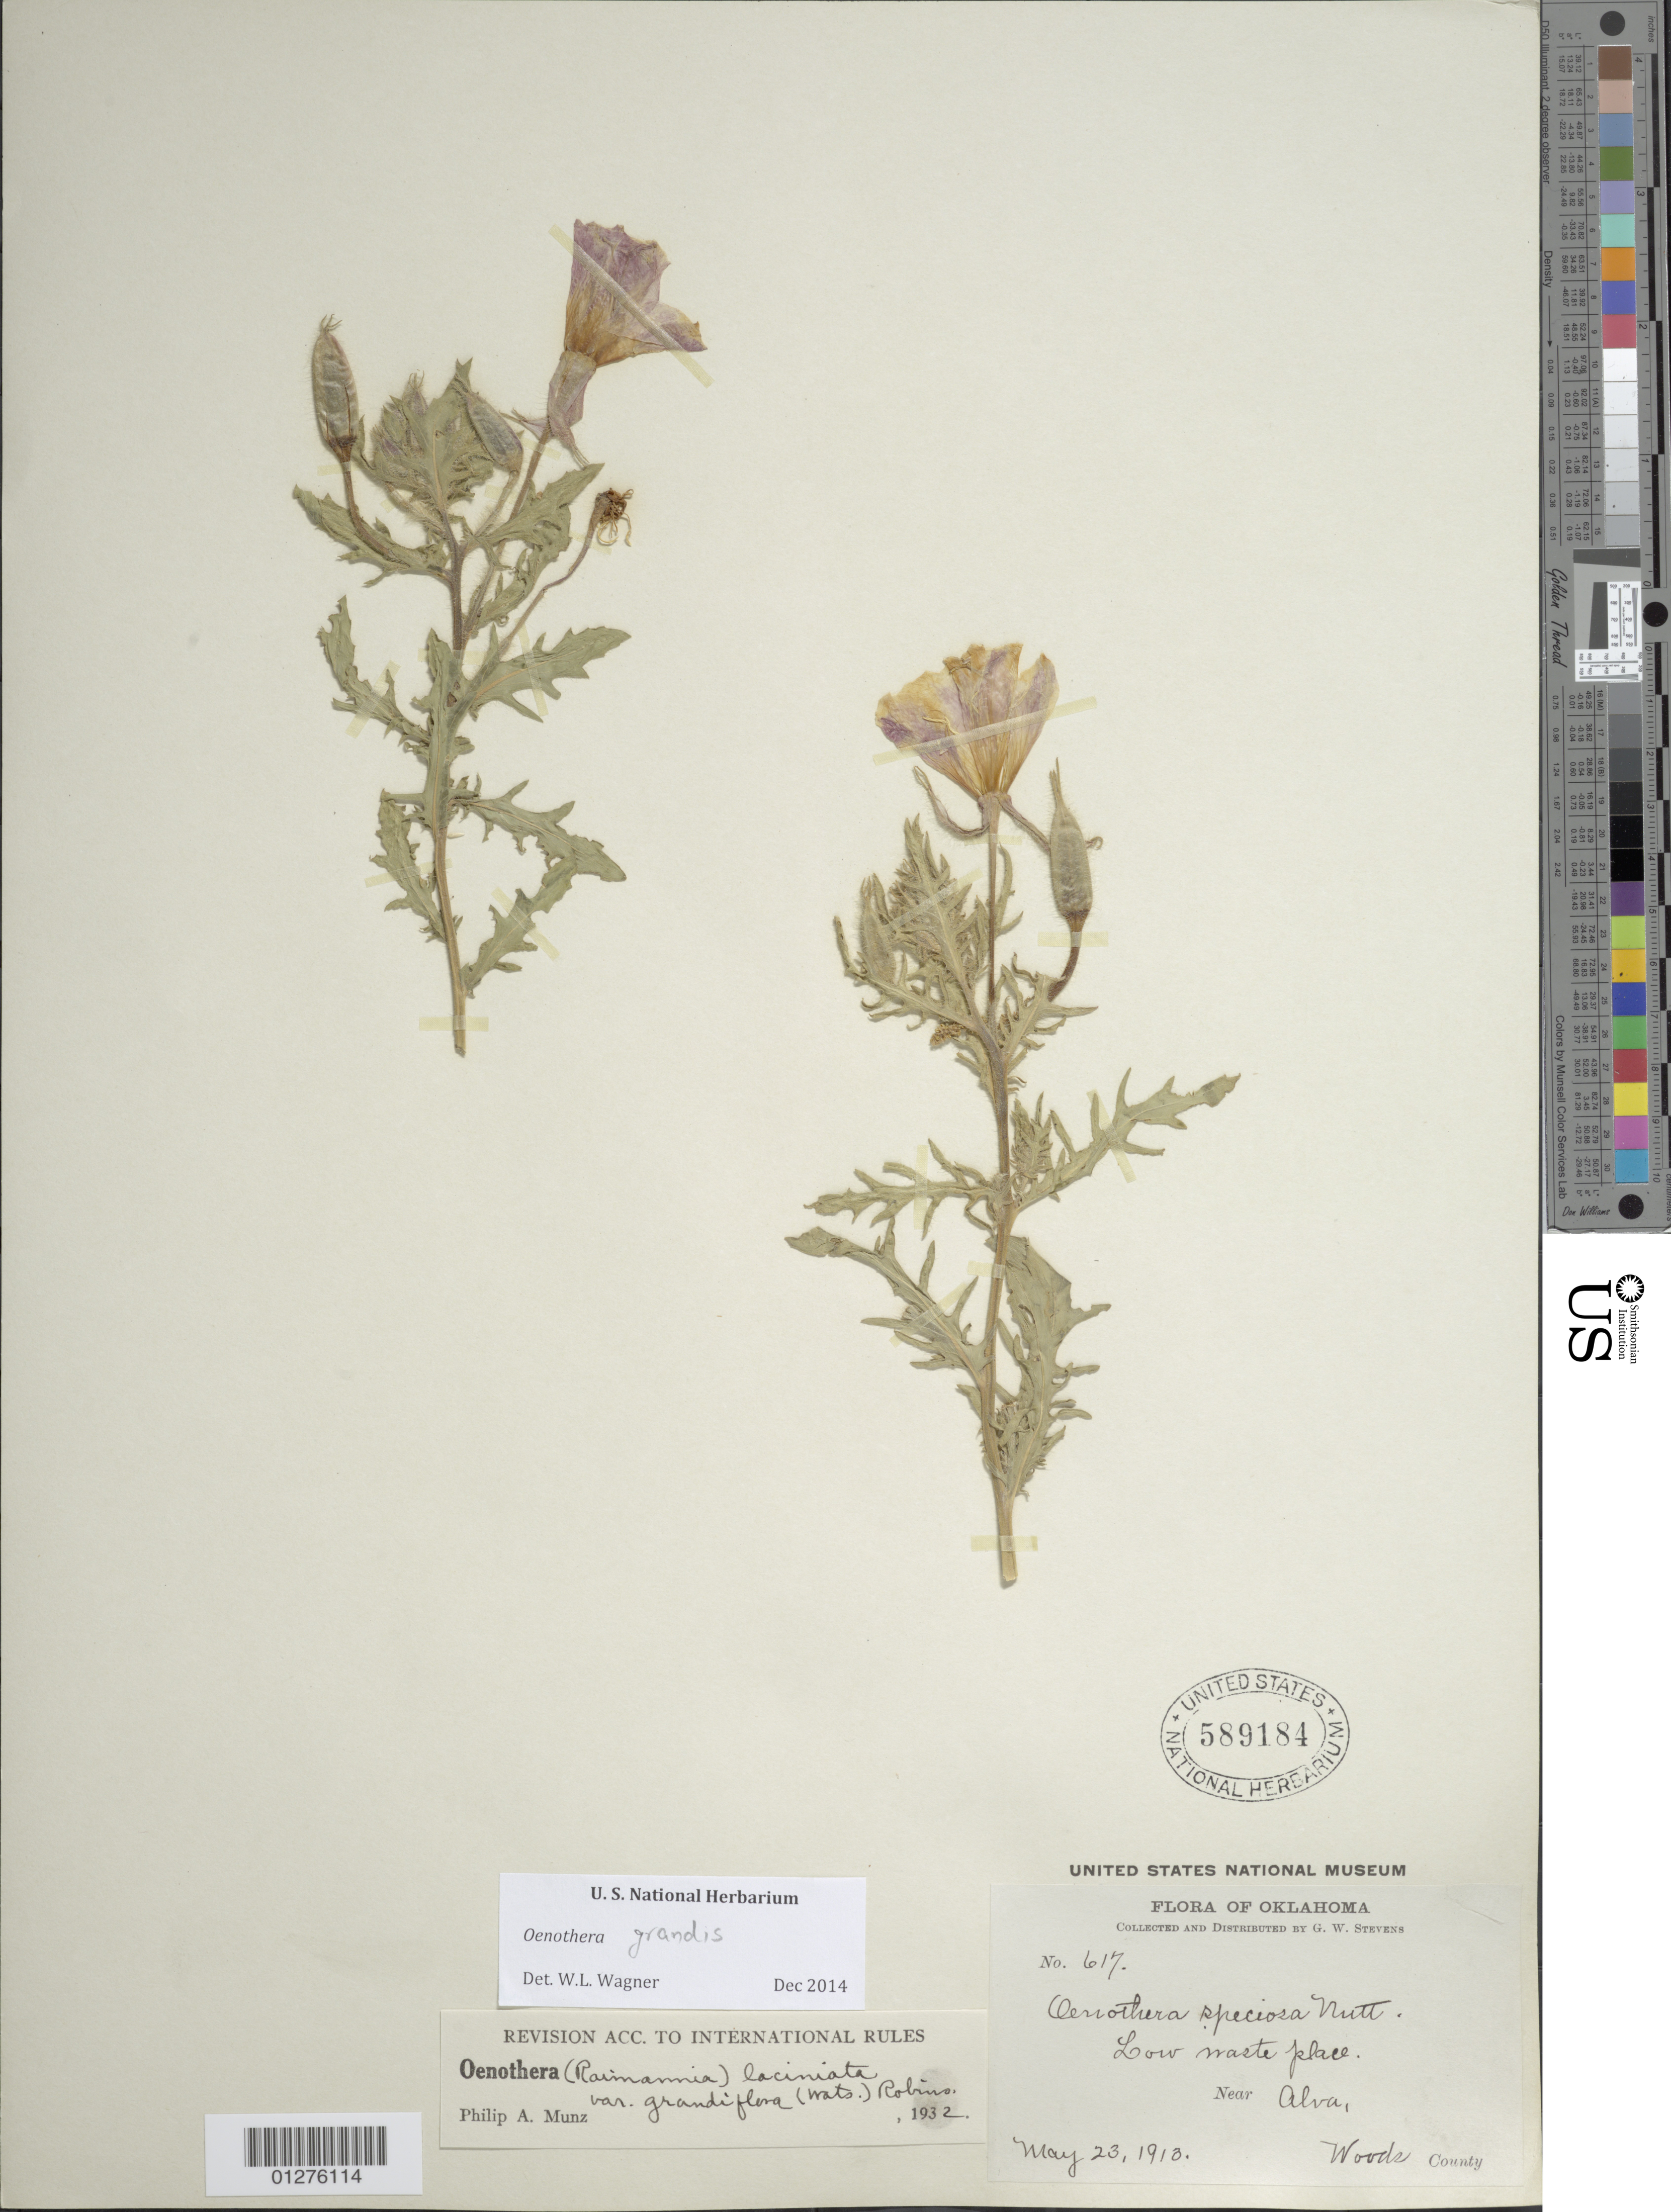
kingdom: Plantae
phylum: Tracheophyta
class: Magnoliopsida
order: Myrtales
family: Onagraceae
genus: Oenothera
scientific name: Oenothera grandis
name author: (Britton) Smyth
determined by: Wagner, W. L., (BOT), Smithsonian Institution - National Museum of Natural History (UNITED STATES)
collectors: G. W. Stevens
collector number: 617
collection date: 1913-05-23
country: United States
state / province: Oklahoma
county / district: Woods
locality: Low waste Place, near Alva.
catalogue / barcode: US 589184